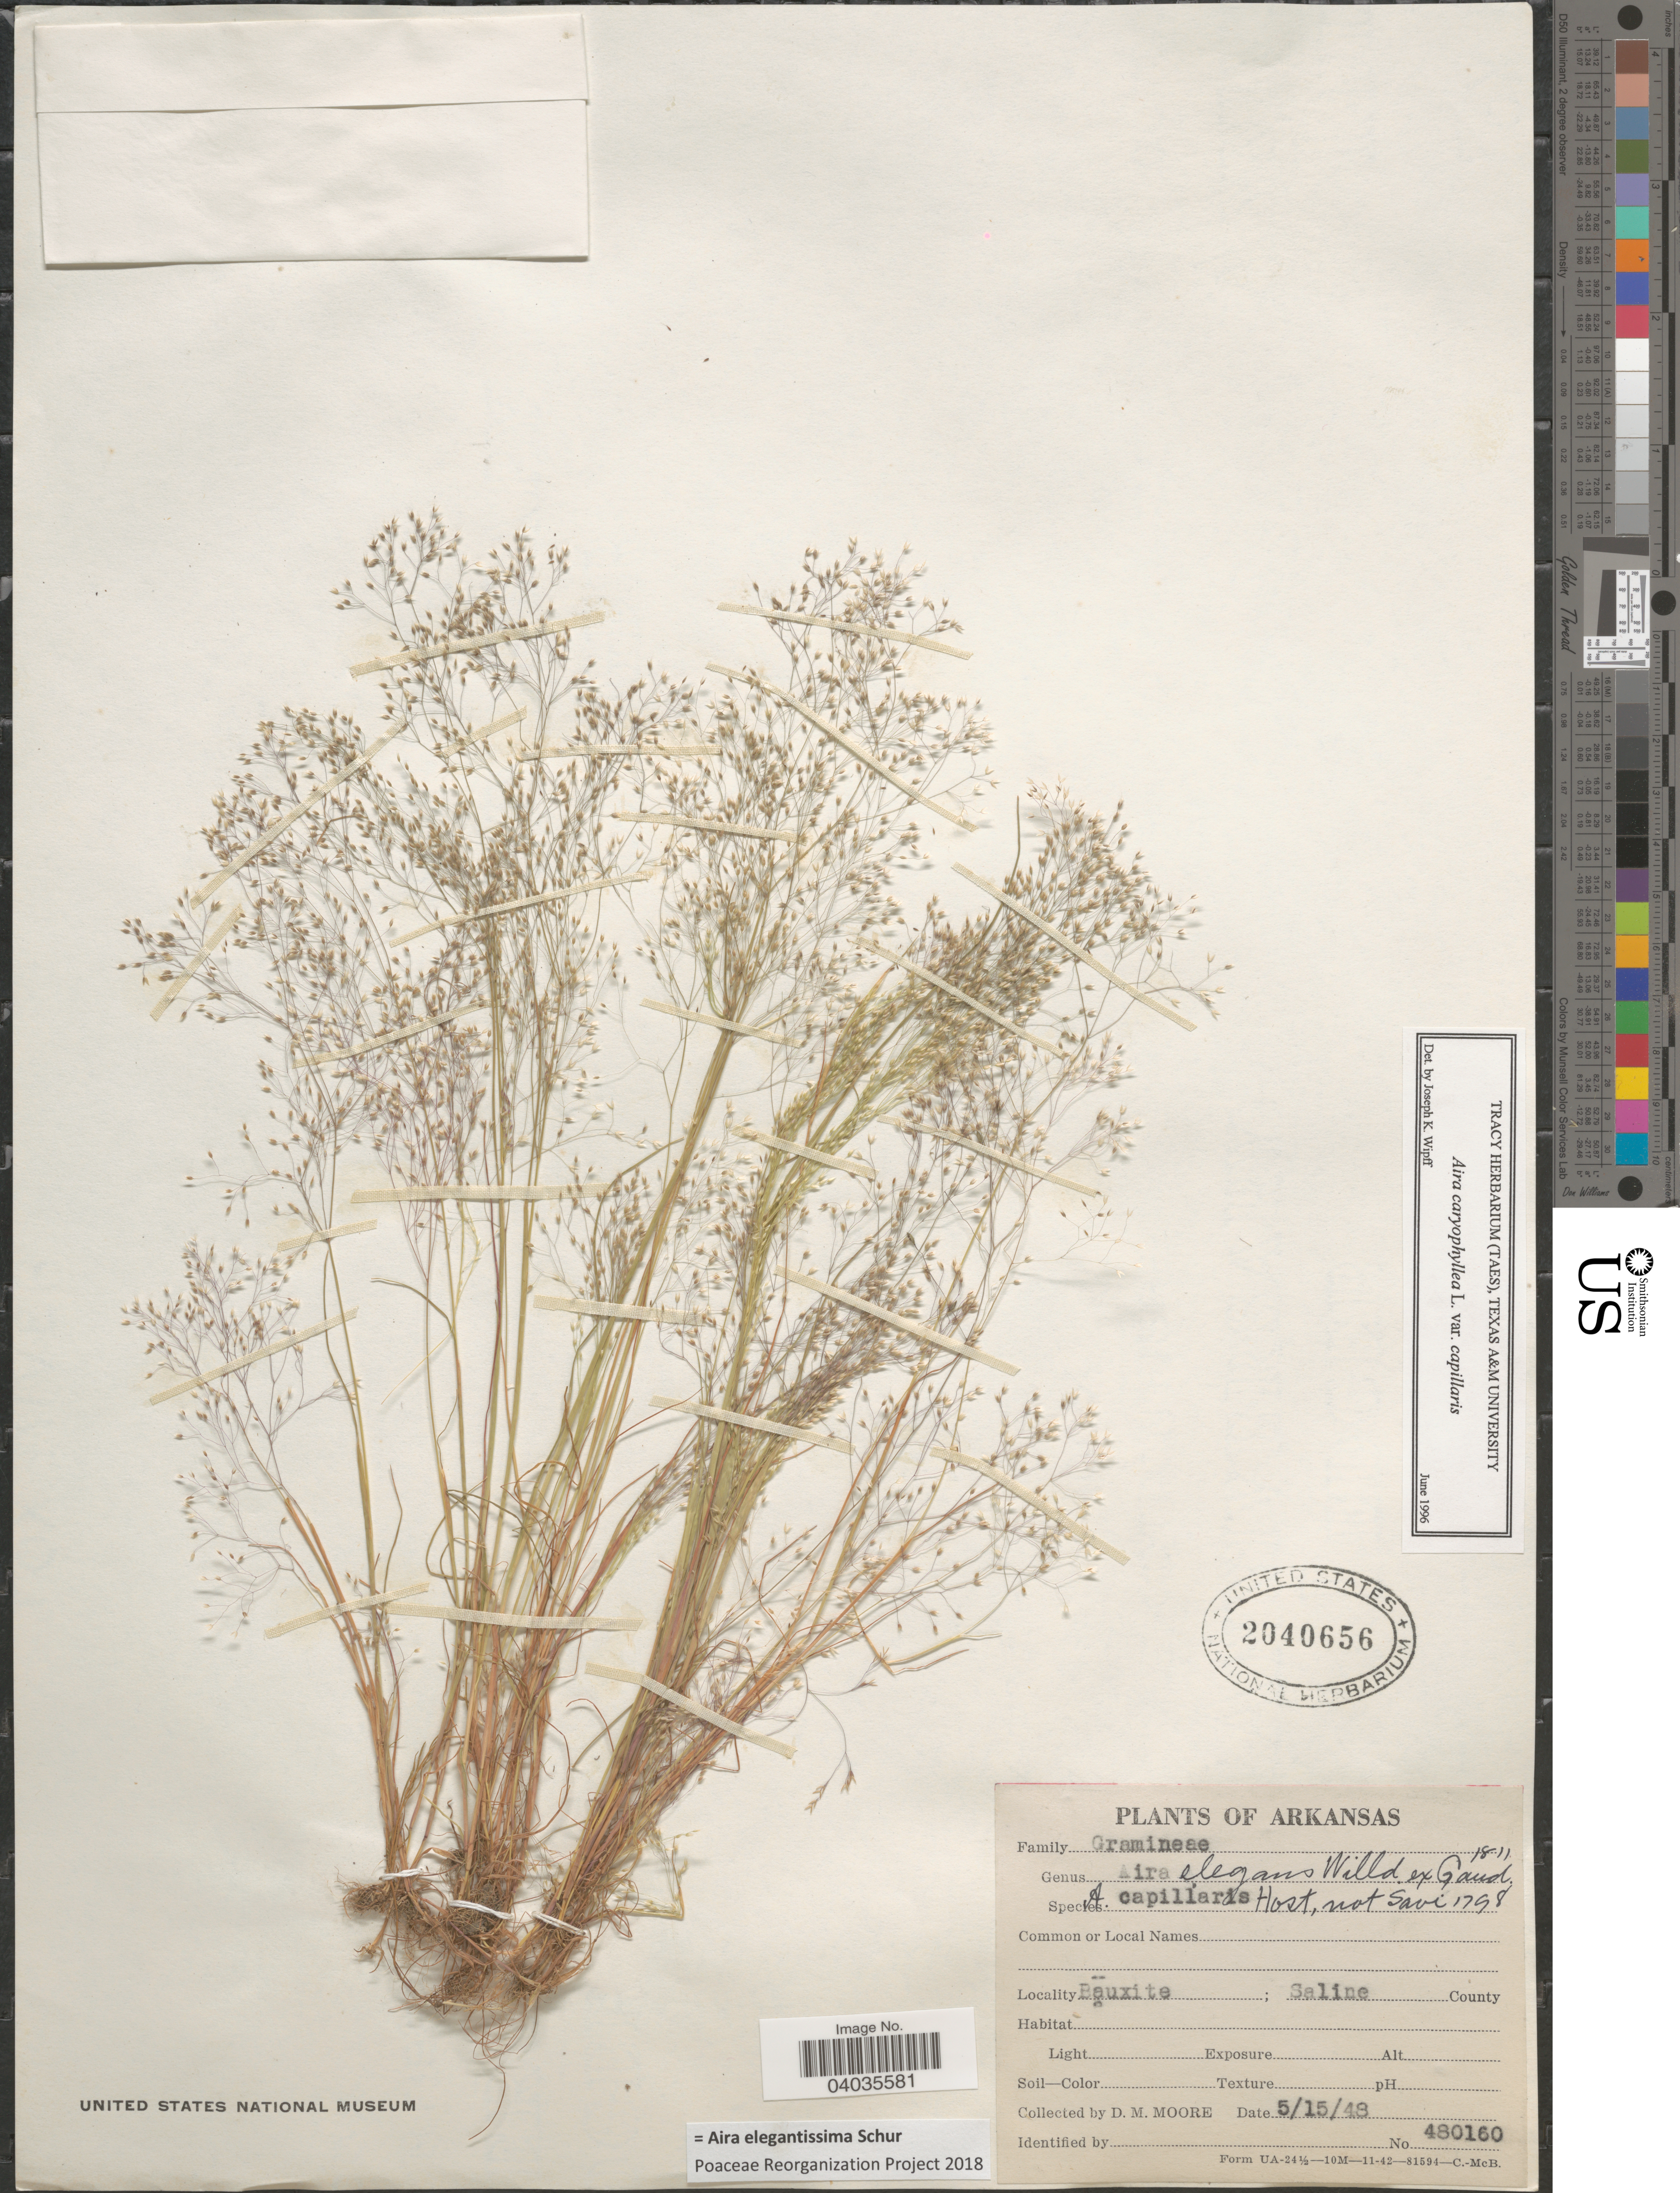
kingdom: Plantae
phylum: Tracheophyta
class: Liliopsida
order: Poales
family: Poaceae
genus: Aira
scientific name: Aira elegantissima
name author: Schur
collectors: D. Moore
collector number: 480160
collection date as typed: Transcribed d/m/y: 15/5/48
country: United States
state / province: Arkansas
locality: Bauxite ; Saline County.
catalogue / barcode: US 2040656